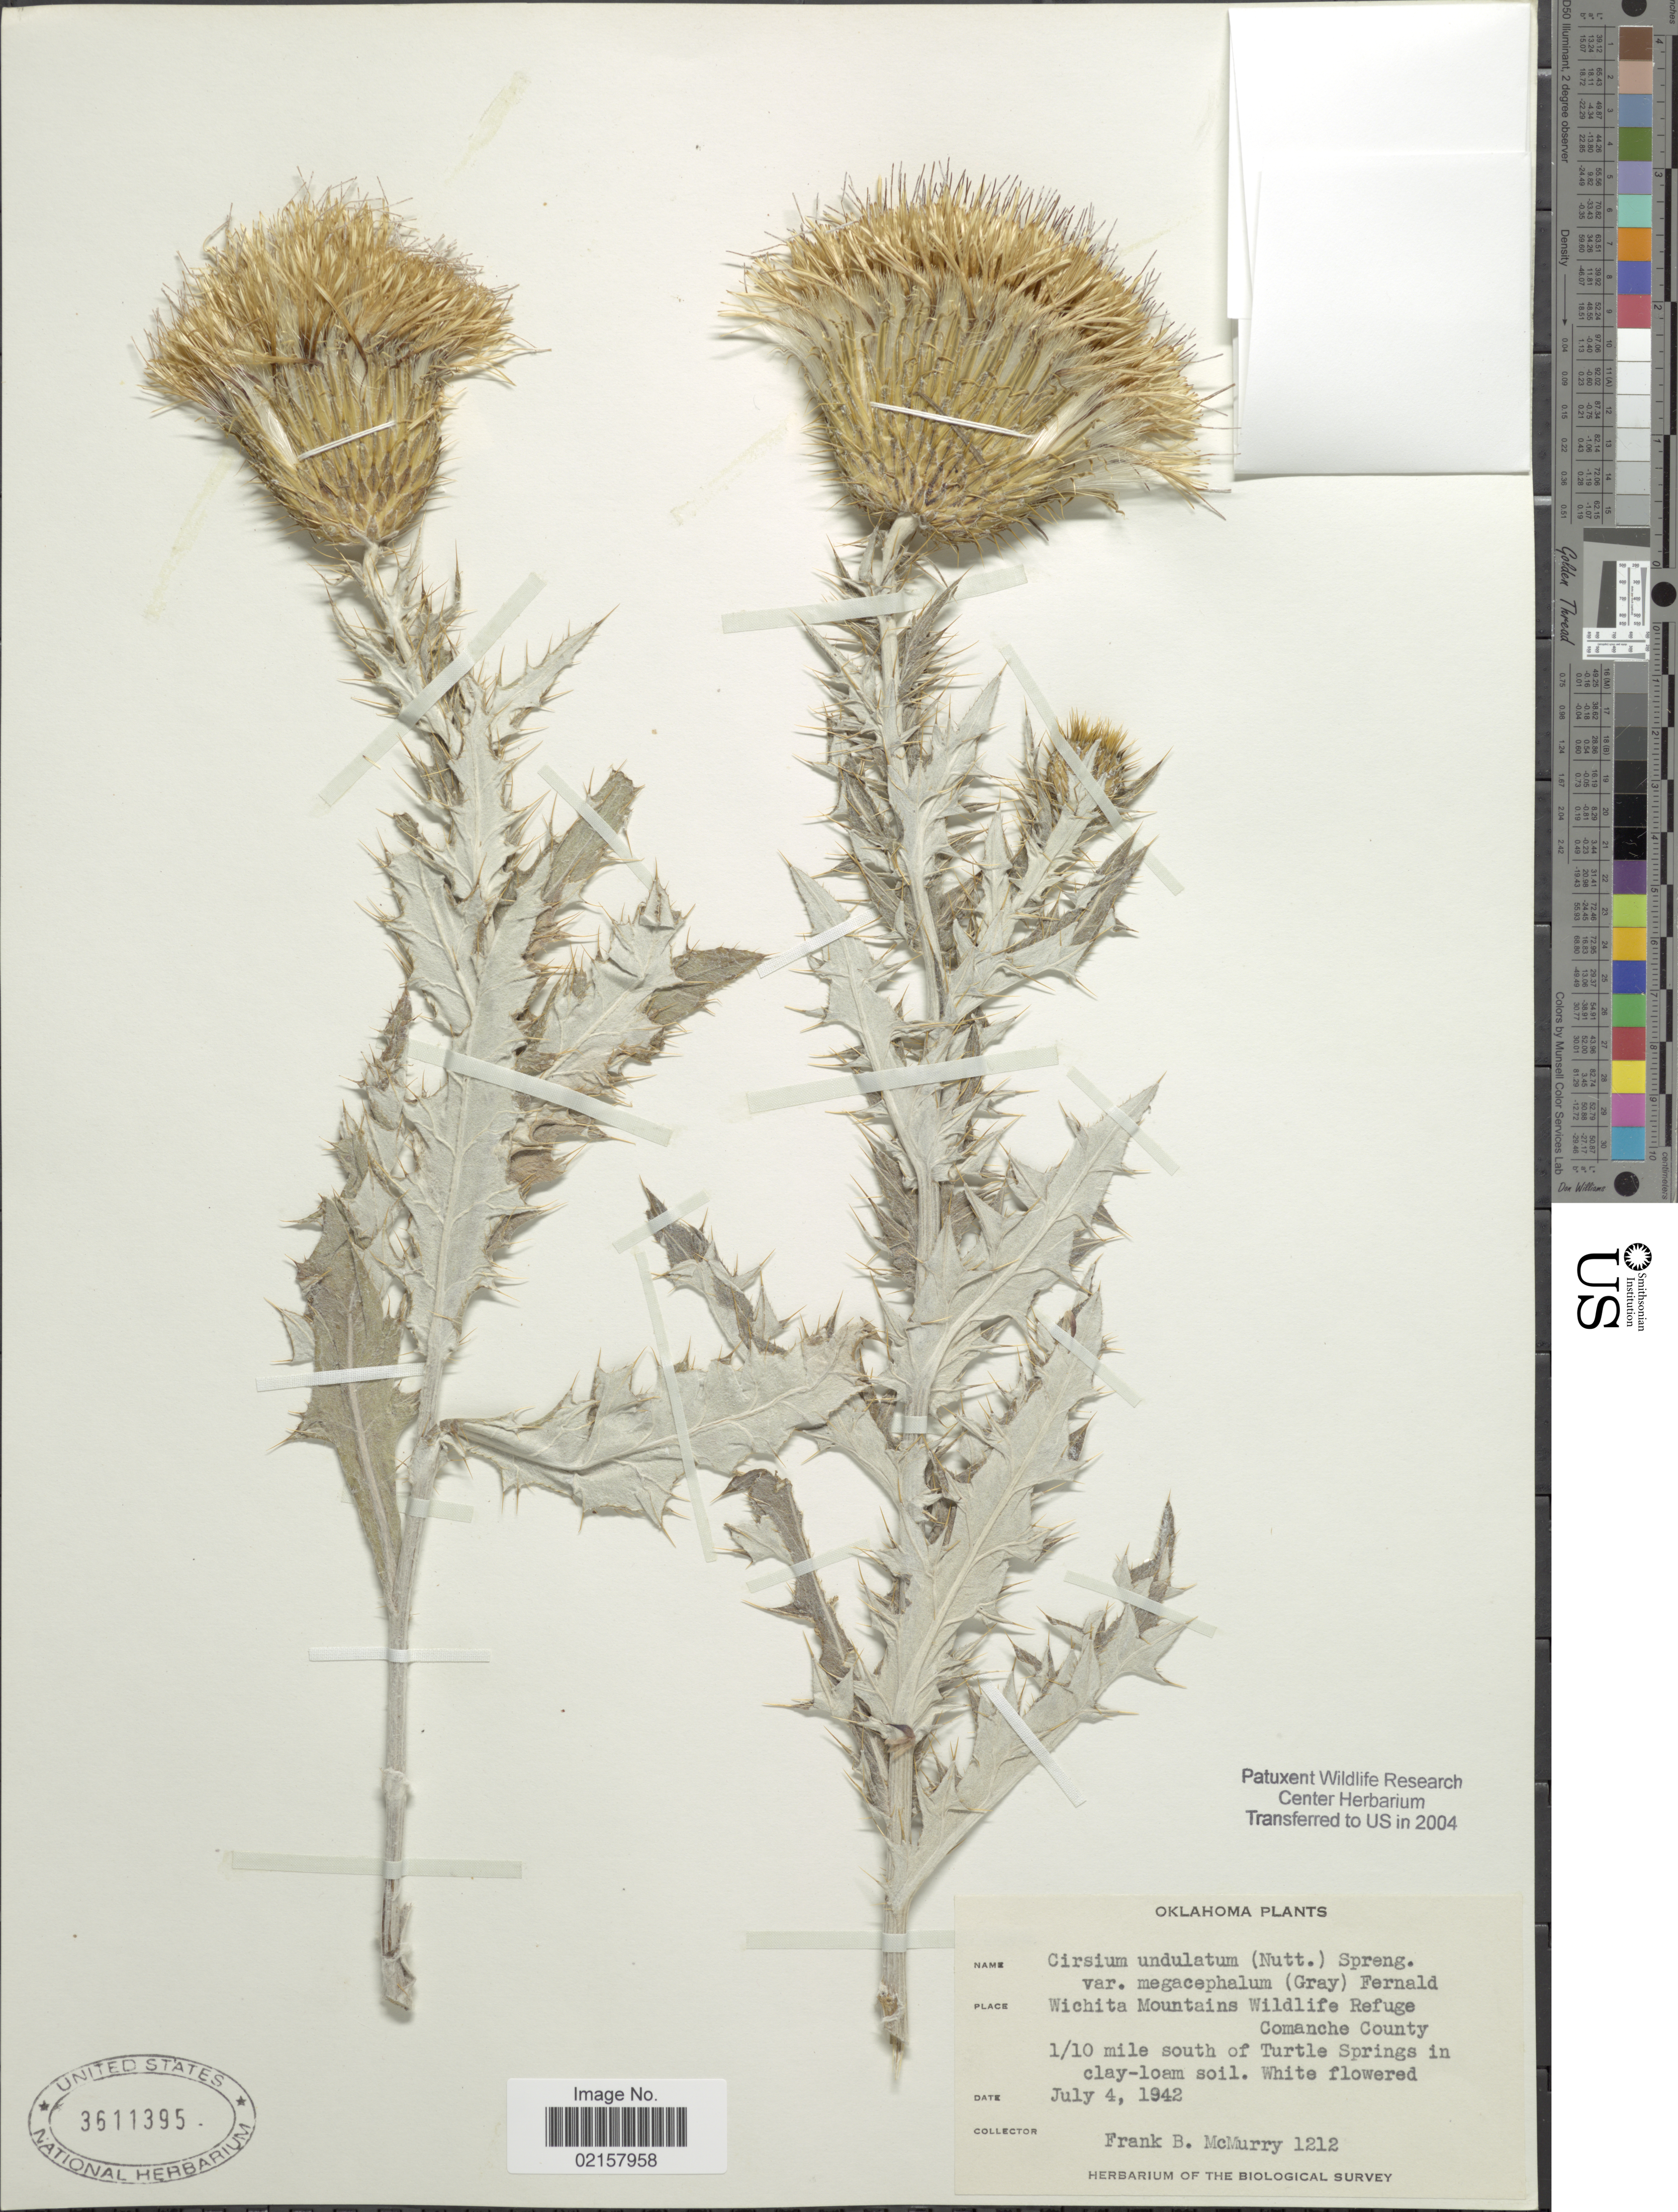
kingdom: Plantae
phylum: Tracheophyta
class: Magnoliopsida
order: Asterales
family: Asteraceae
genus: Cirsium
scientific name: Cirsium undulatum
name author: (Nutt.) Spreng.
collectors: F. B. McMurry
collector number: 1212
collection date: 1942-07-04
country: United States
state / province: Oklahoma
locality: Wichita Mountains Wildlife Refuge, Comanche County, 1/10 mile south of Turlte Springs in clay-loam soil.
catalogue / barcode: US 3611395